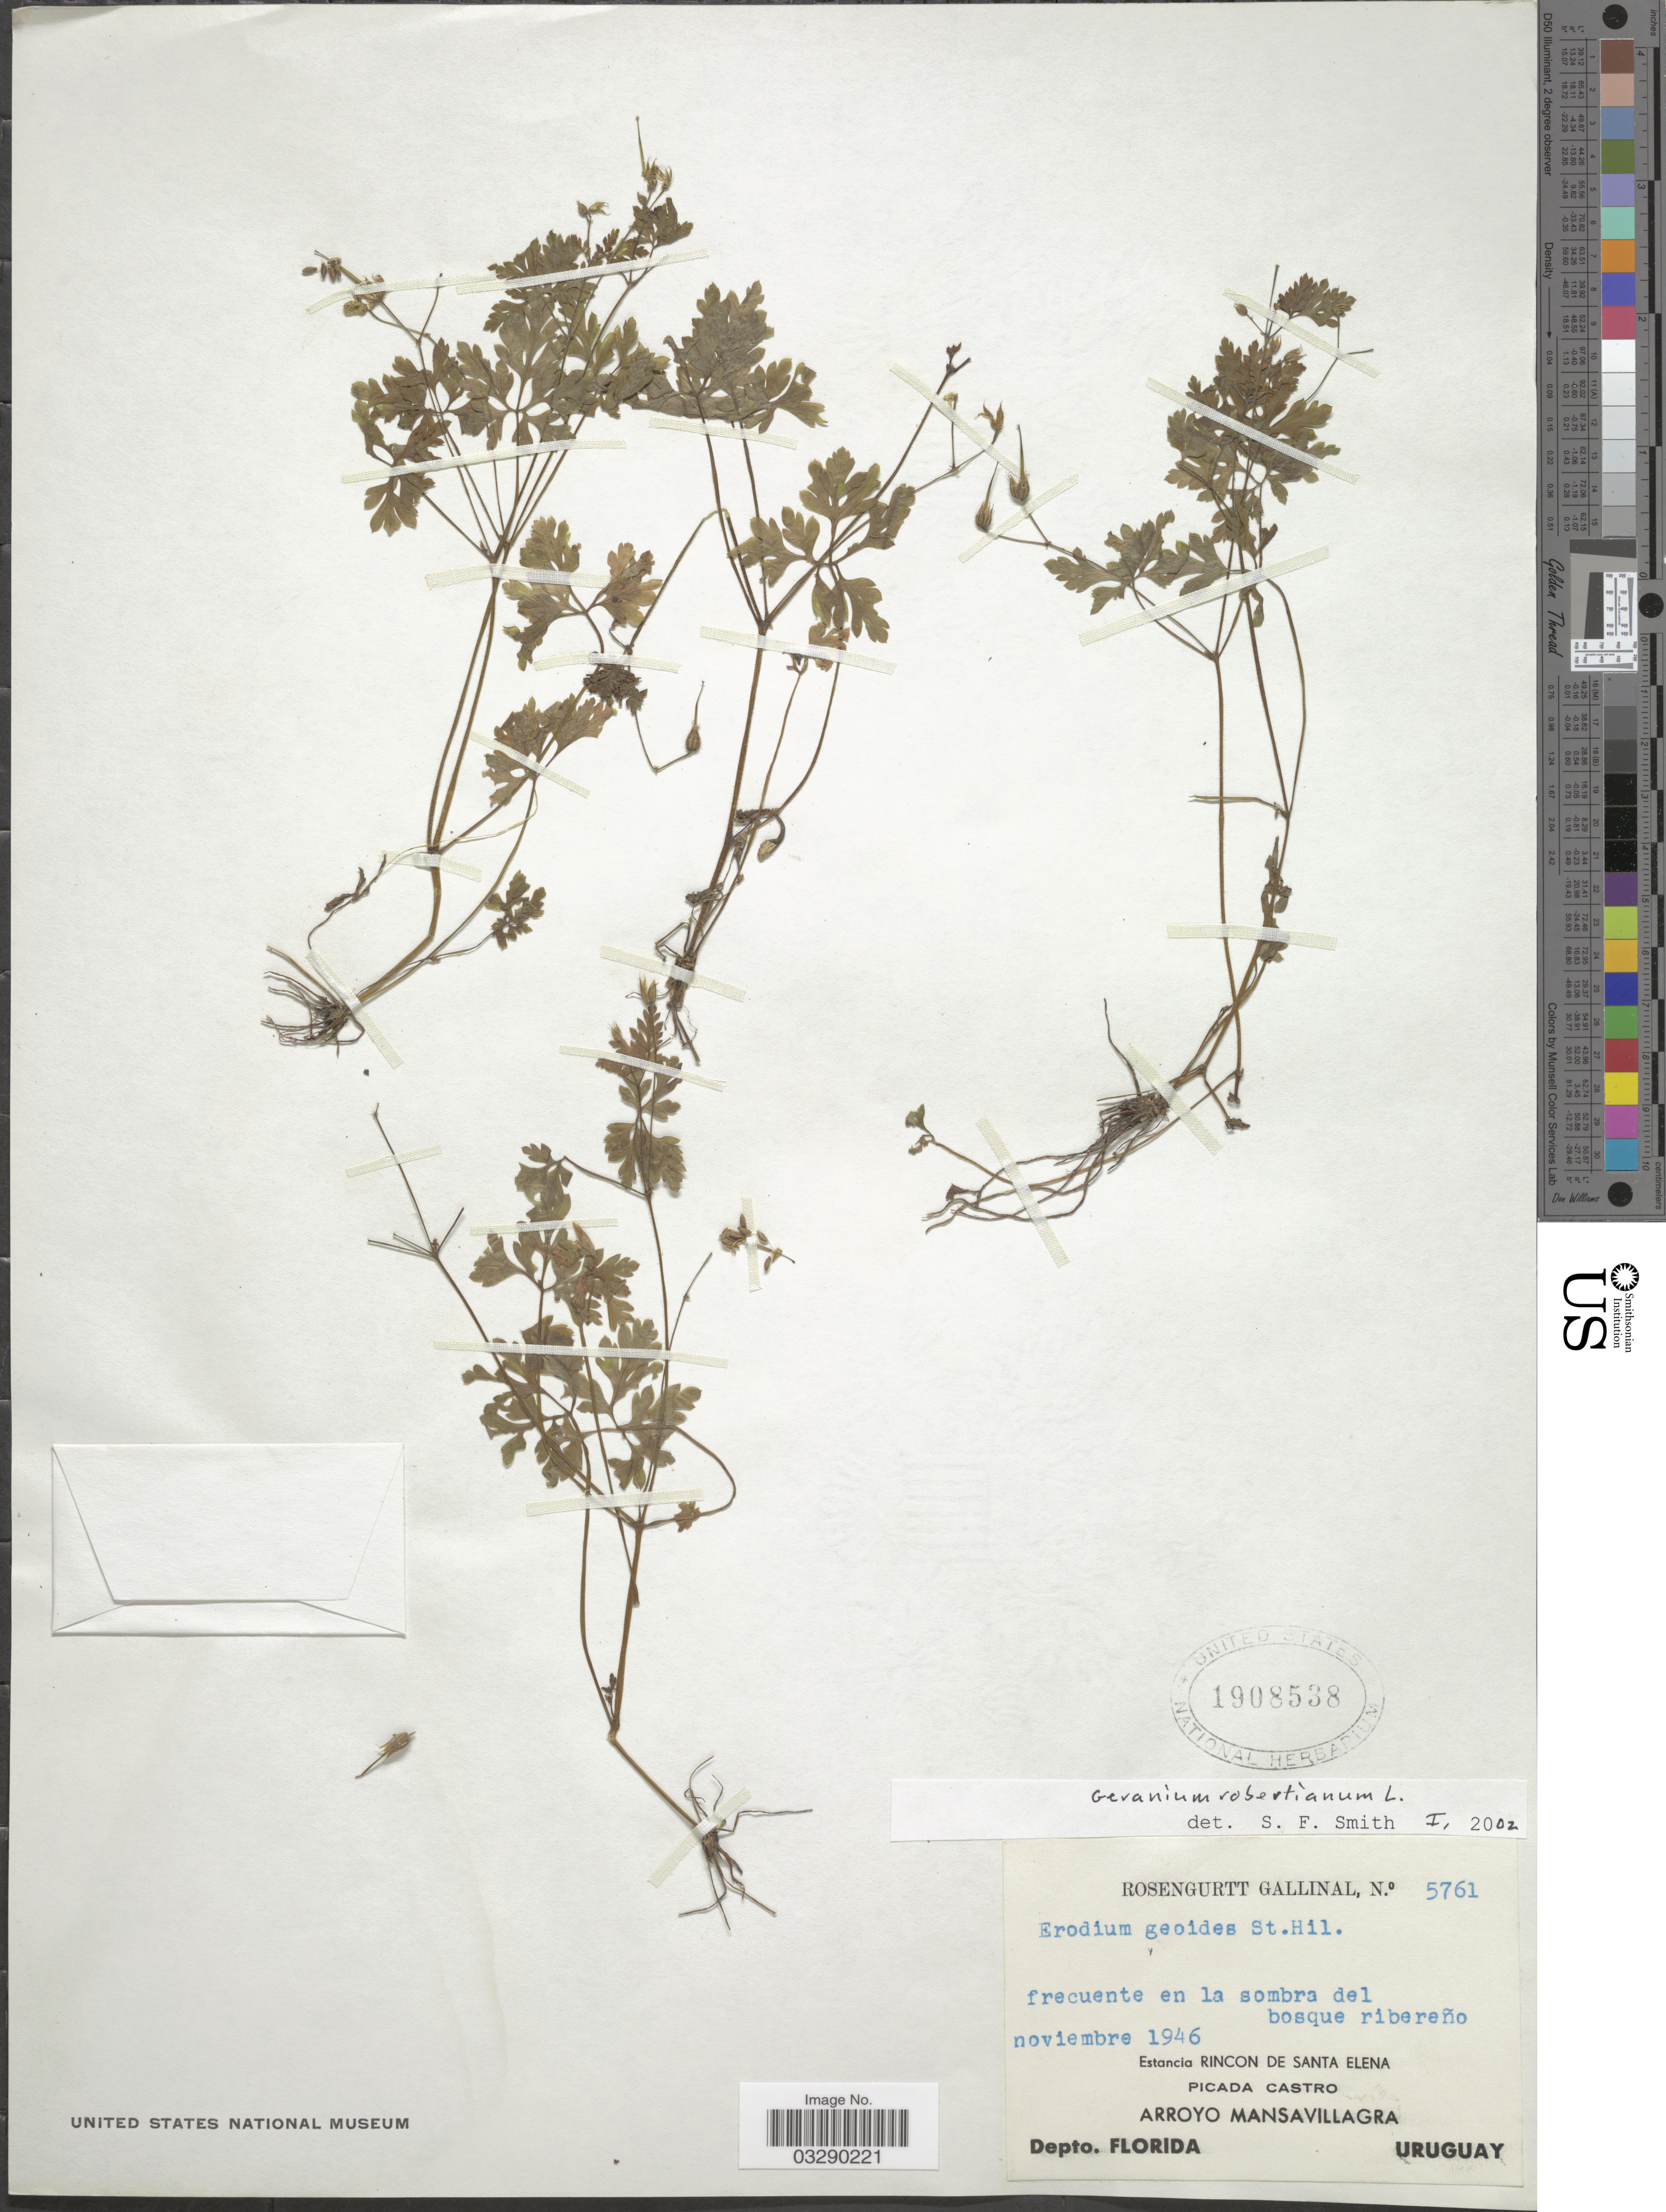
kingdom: Plantae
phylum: Tracheophyta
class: Magnoliopsida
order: Geraniales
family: Geraniaceae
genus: Geranium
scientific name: Geranium robertianum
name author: L.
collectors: R. Gallinal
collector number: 5761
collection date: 1946-11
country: Uruguay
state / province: Florida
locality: Estancia Rincon de Santa Elena. Picada Castro. Arroyo Mansavillagra. Depto. Florida.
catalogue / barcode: US 1908538